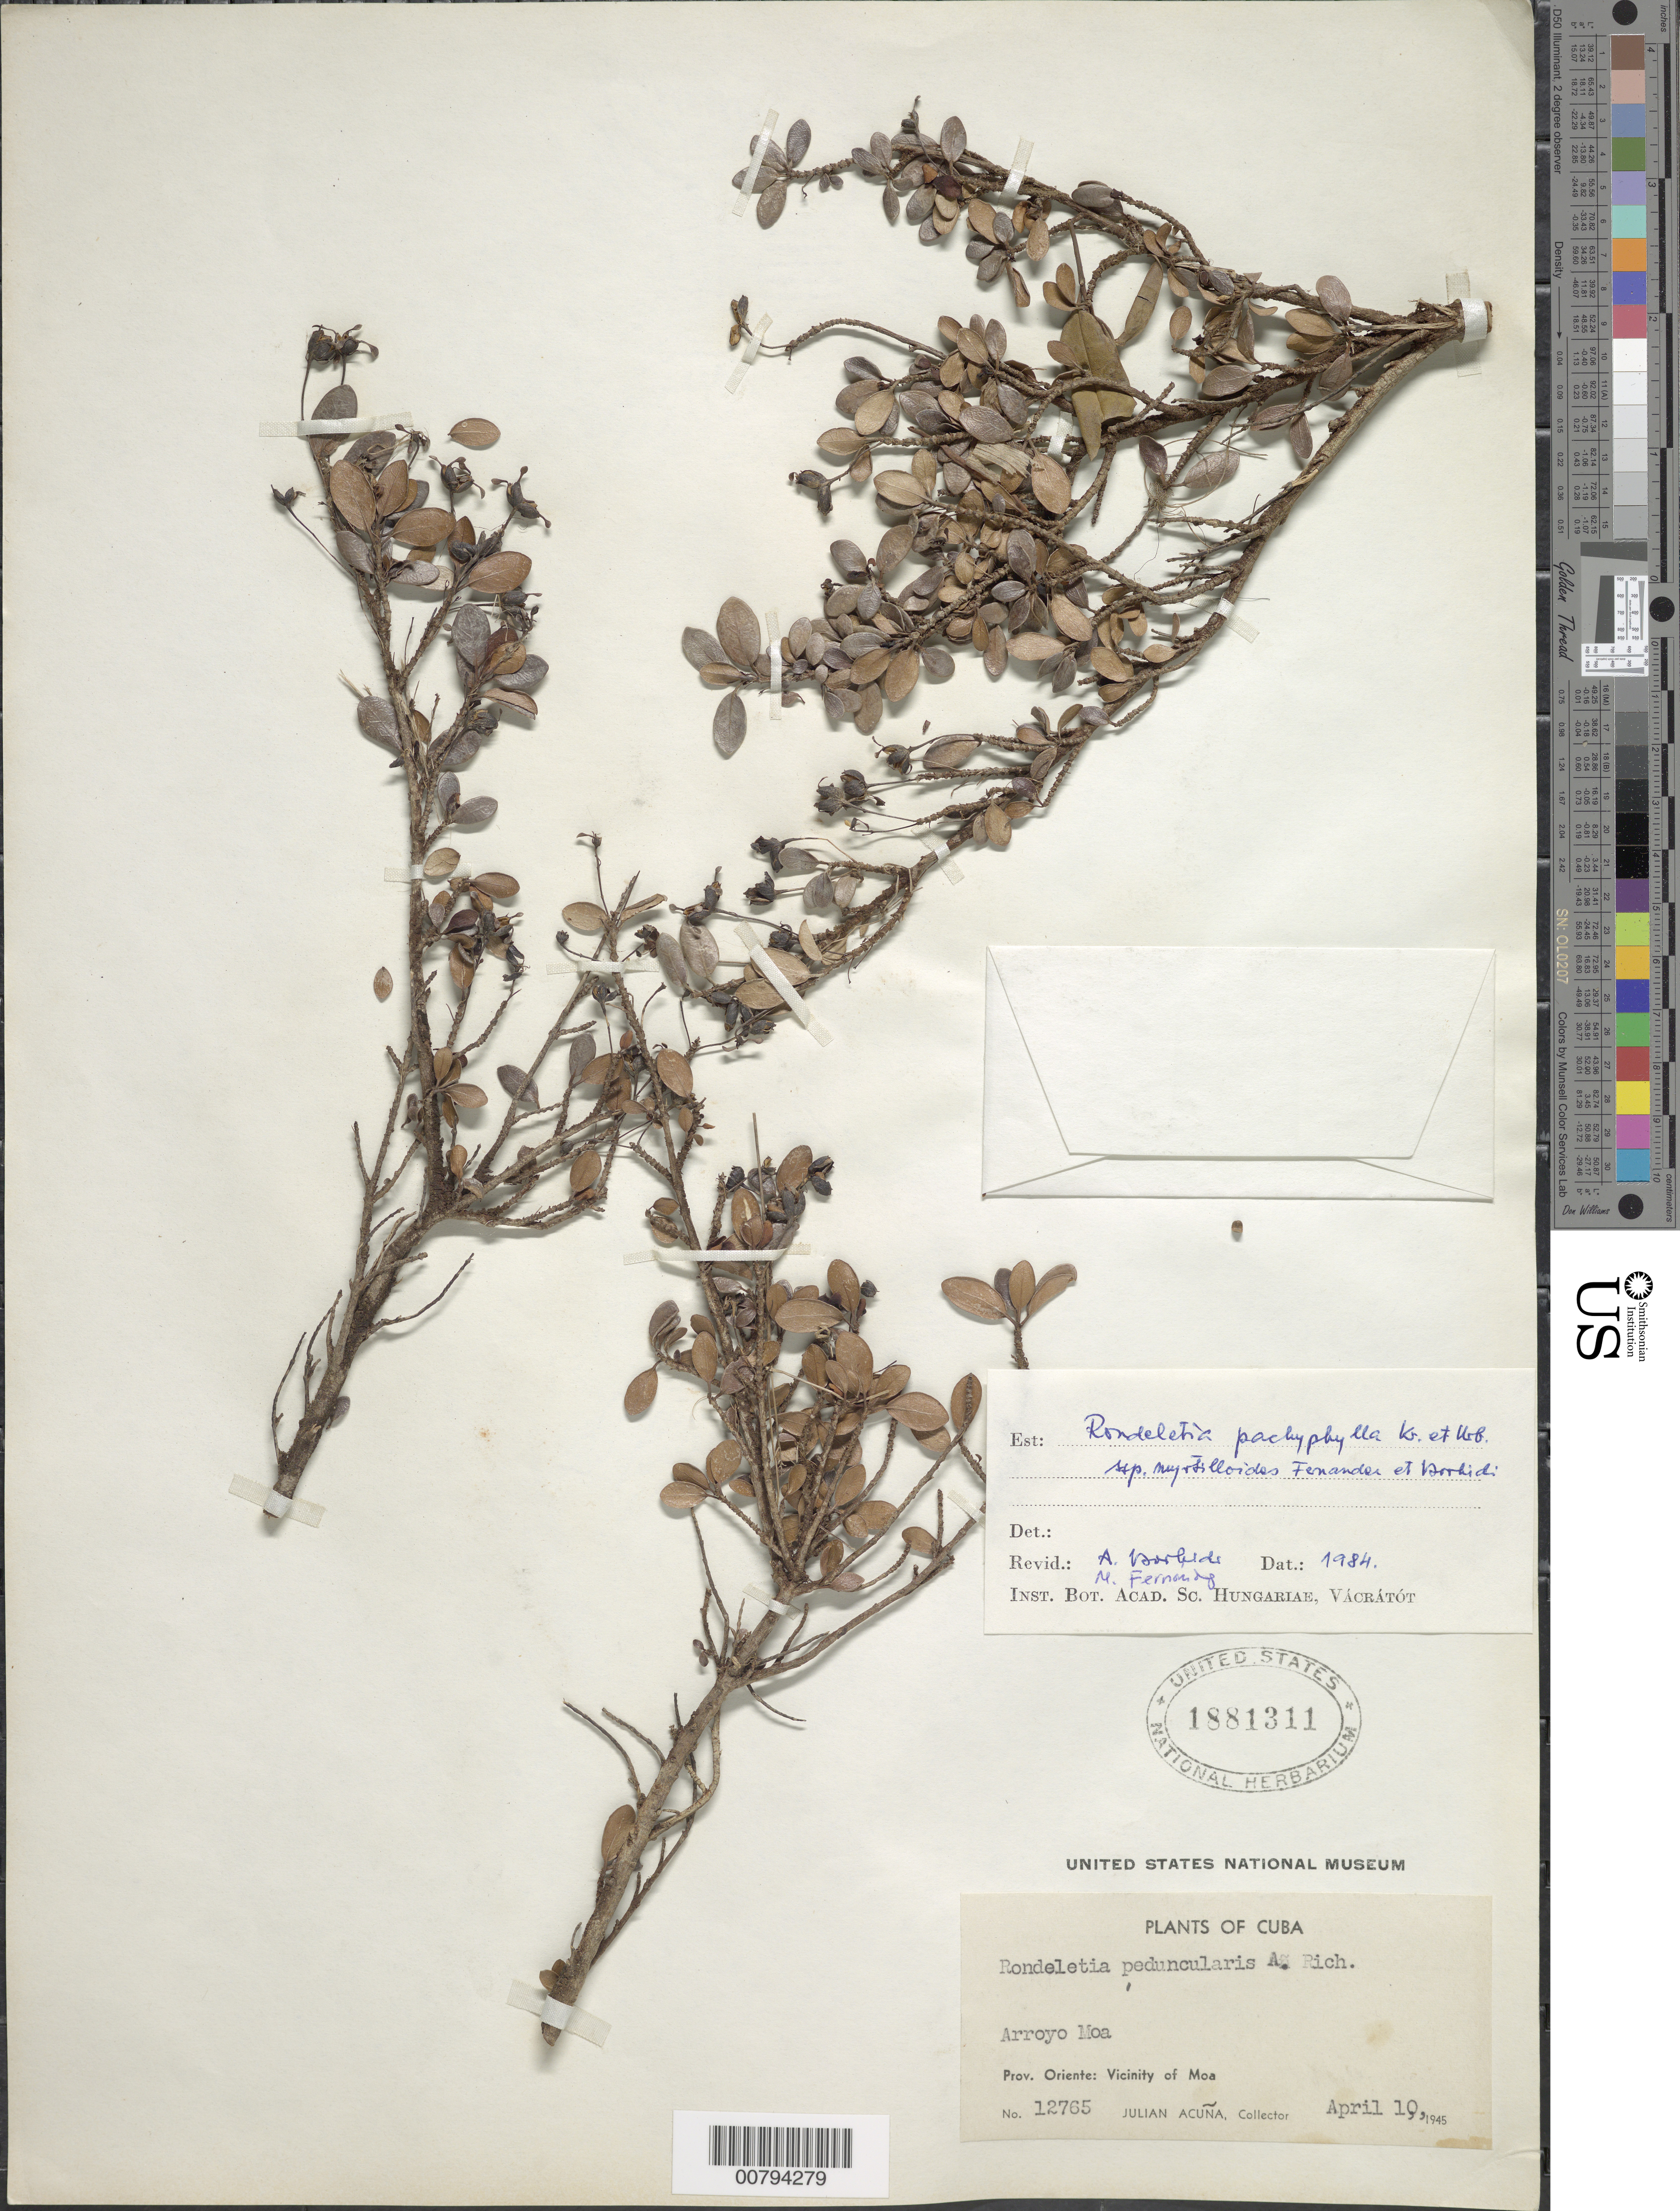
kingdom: Plantae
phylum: Tracheophyta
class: Magnoliopsida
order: Gentianales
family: Rubiaceae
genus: Rondeletia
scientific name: Rondeletia pachyphylla subsp. myrtilloides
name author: Fernández & Borhidi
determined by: Borhidi, A. L.; Fernandez, M.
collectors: J. Acuña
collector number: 12765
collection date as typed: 10 Apr 1945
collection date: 1945-04-10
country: Cuba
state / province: Oriente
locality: Arroyo Moa. Vicinity of Moa.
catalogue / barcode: US 1881311